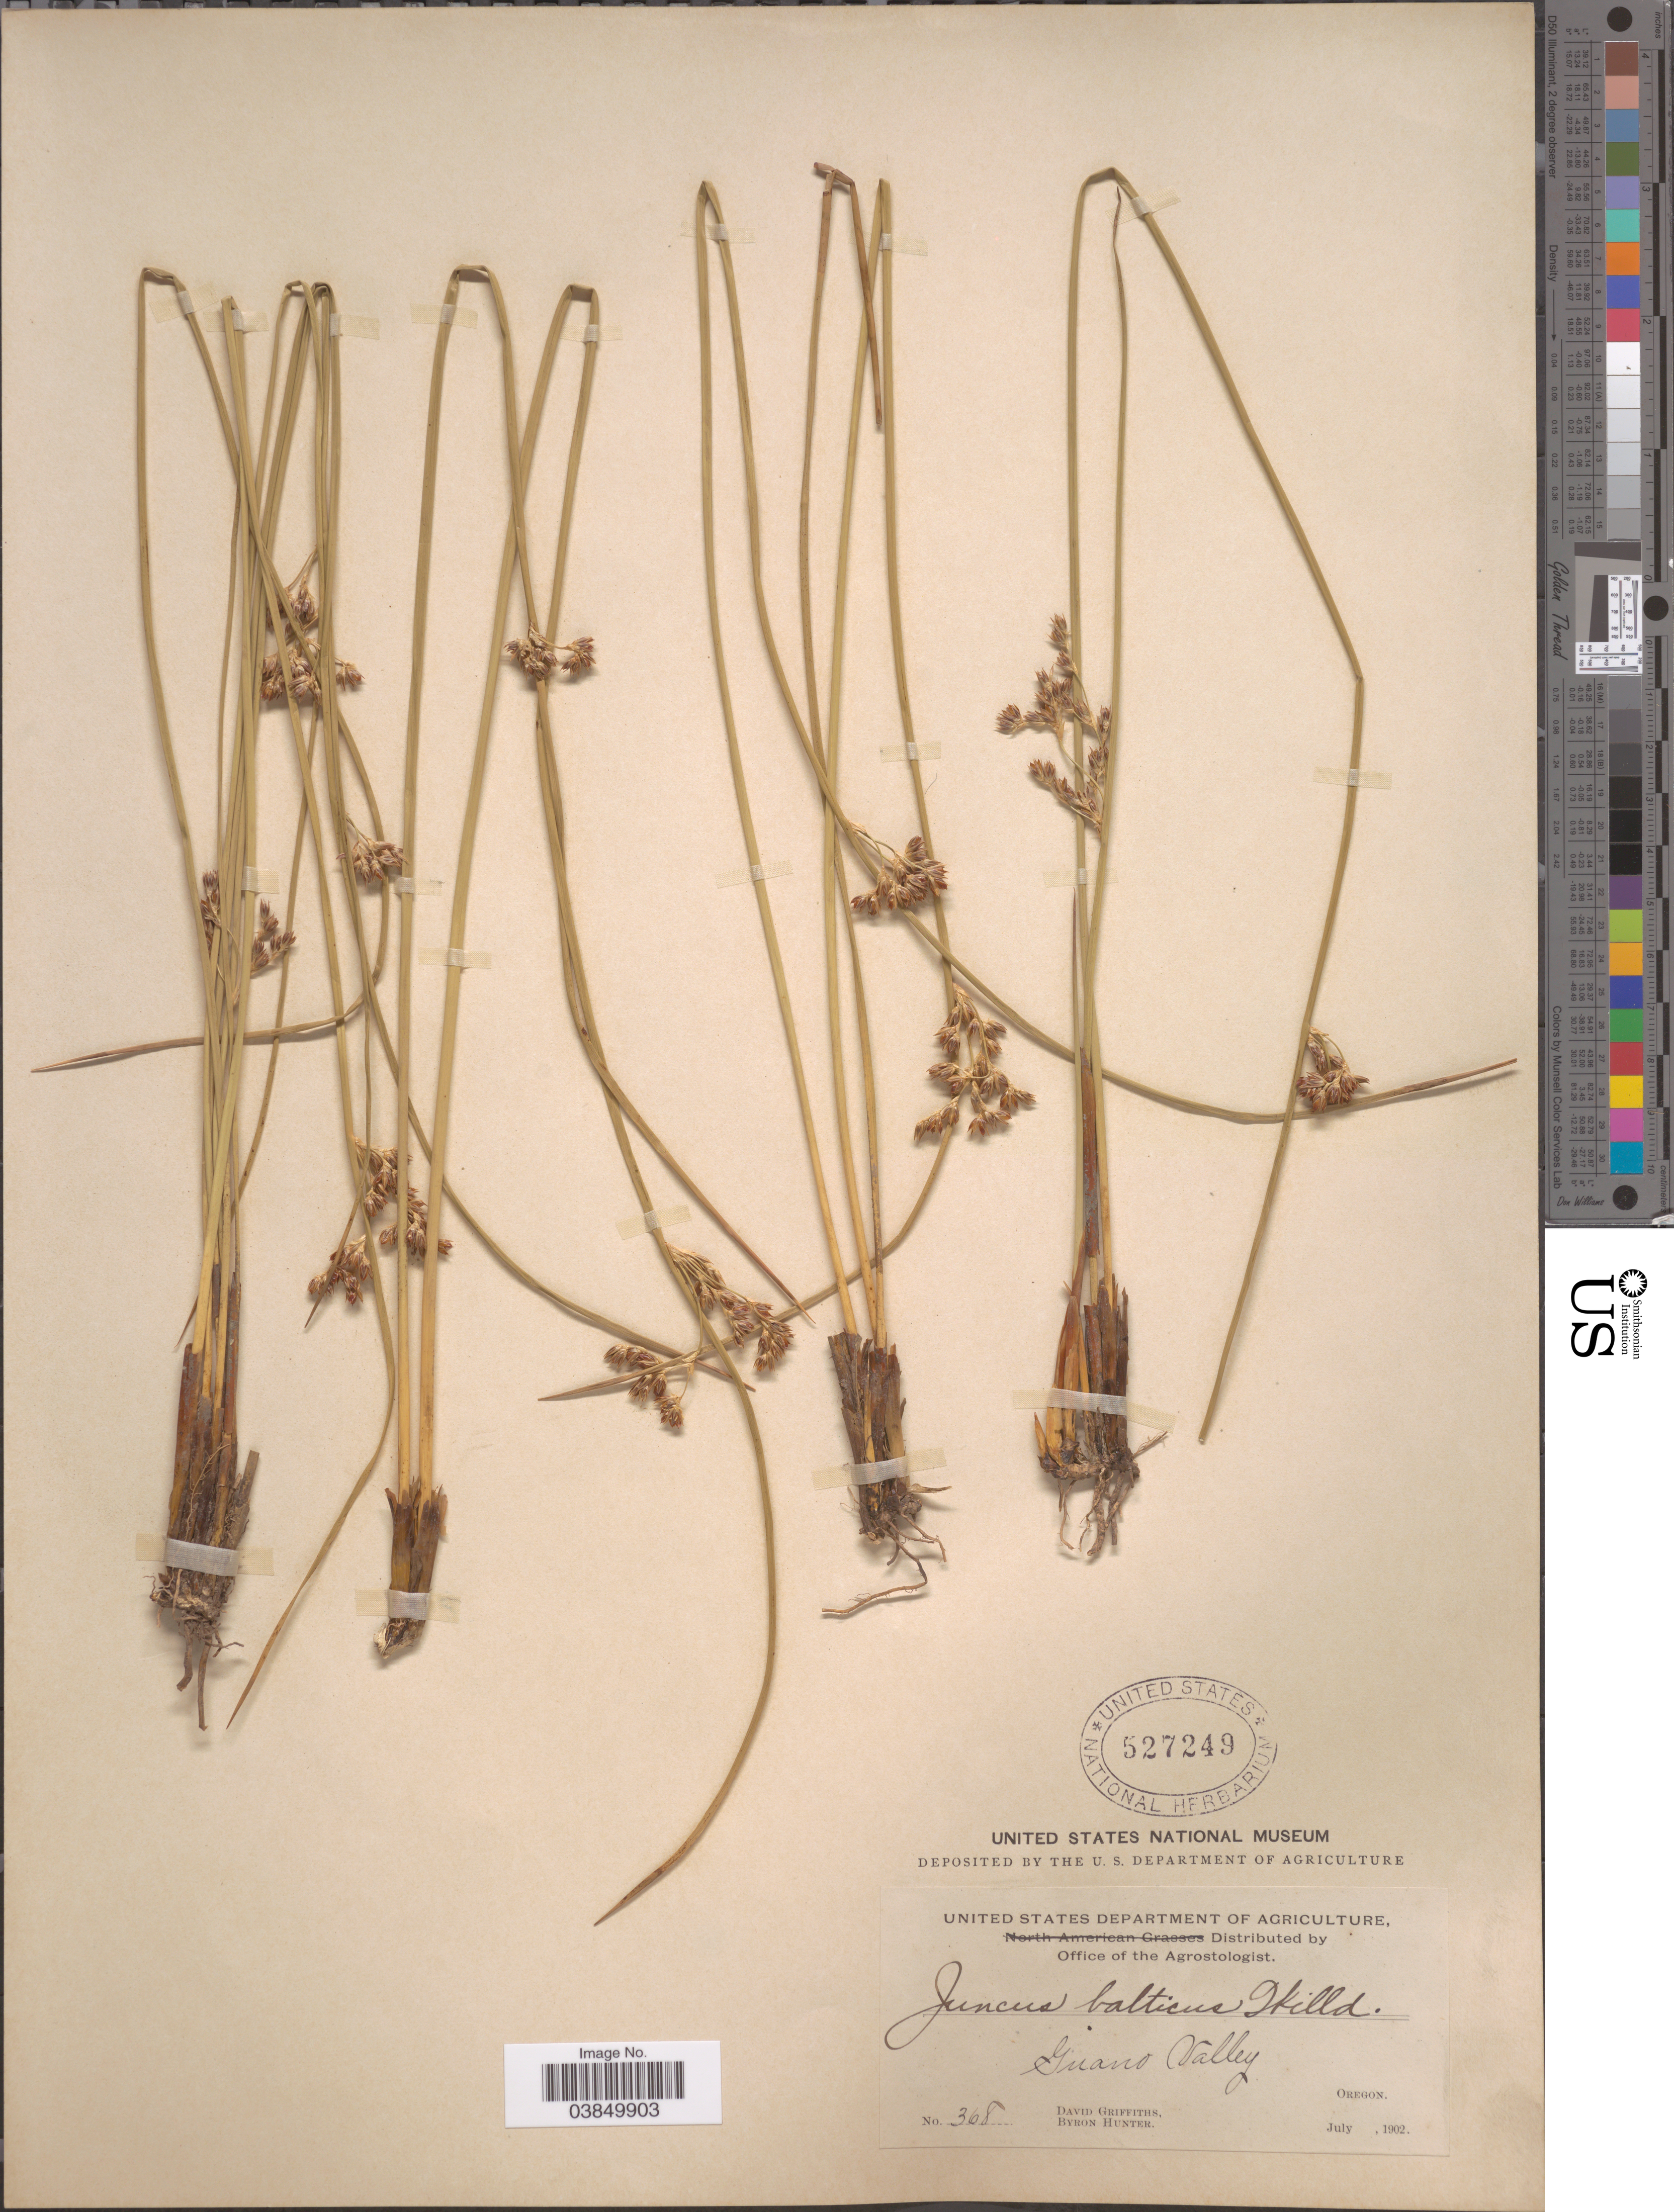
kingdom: Plantae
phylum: Tracheophyta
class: Liliopsida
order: Poales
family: Juncaceae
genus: Juncus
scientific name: Juncus balticus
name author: Willd.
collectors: D. Griffiths & B. Hunter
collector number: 368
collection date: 1902-07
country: United States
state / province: Oregon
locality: Guano Valley.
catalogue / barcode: US 527249